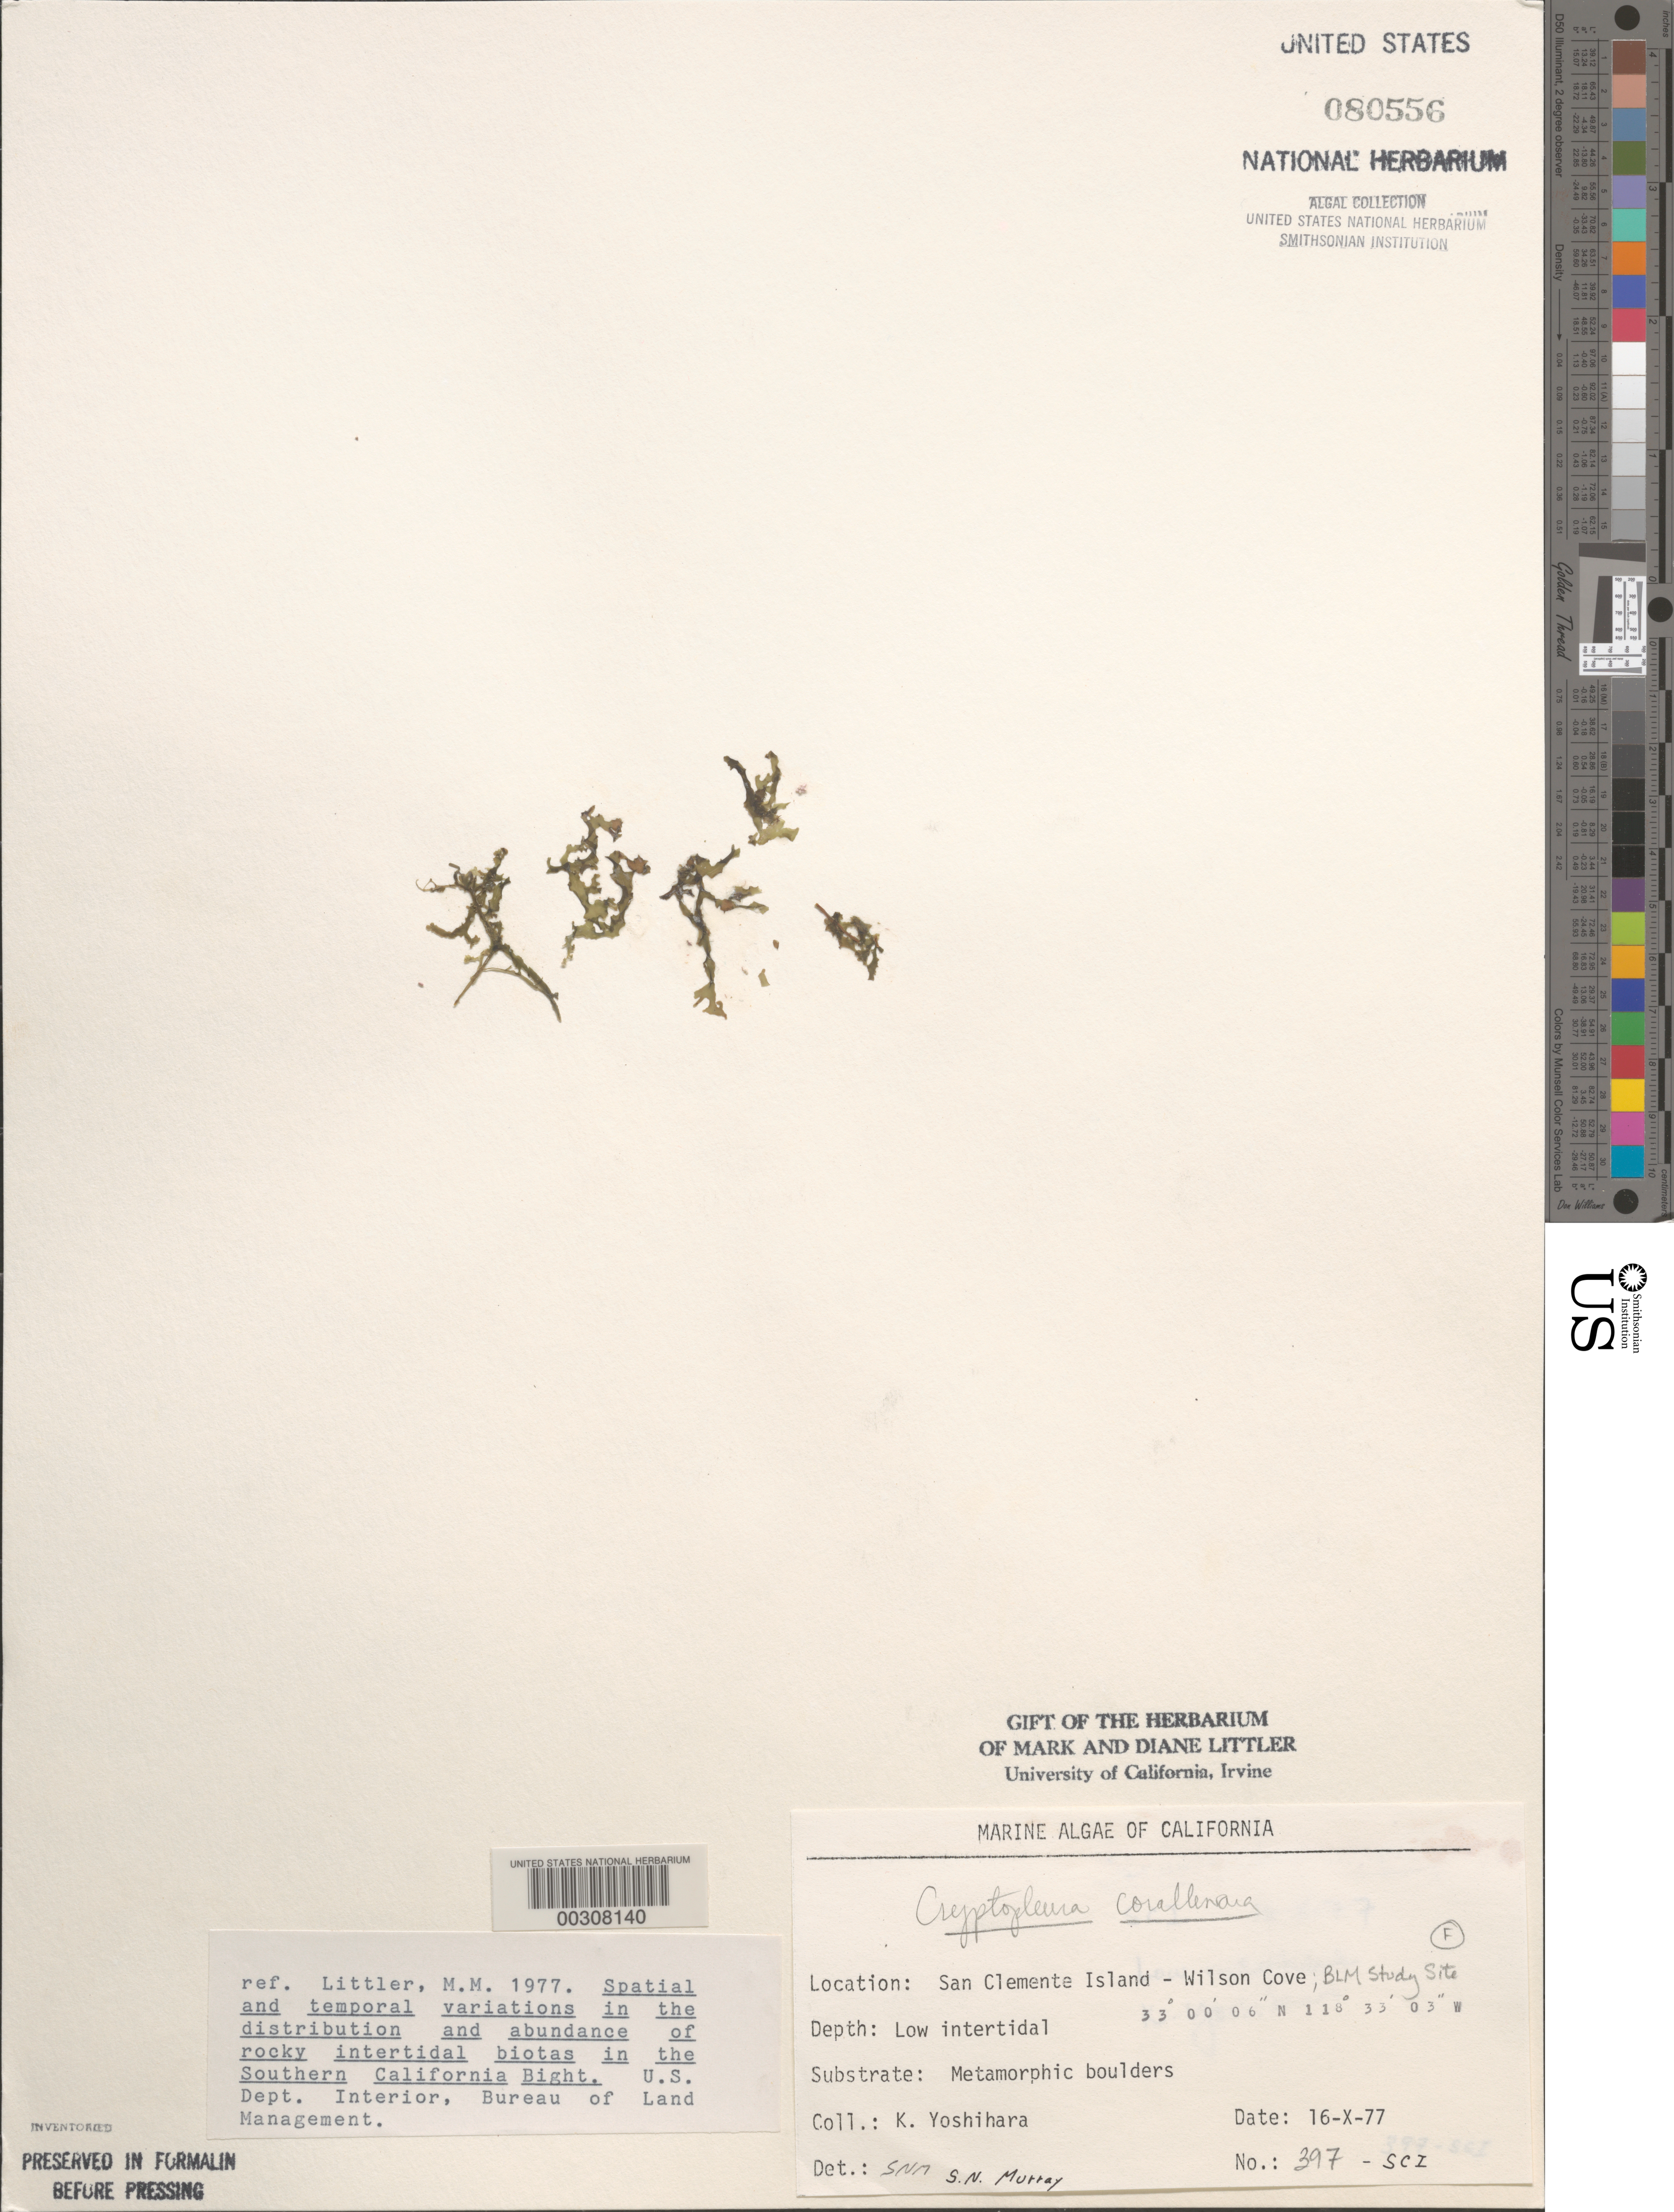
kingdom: Plantae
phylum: Rhodophyta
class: Florideophyceae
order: Ceramiales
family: Delesseriaceae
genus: Cryptopleura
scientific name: Cryptopleura corallinara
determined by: Murray, S. N.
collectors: K. Yoshihara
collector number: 397-sci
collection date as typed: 16 Oct 1977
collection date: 1977-10-16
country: United States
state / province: California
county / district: Los Angeles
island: San Clemente Island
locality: Wilson Cove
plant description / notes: BLM-SOCALBIGHT Rocky Intertidal Survey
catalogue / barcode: US 80556